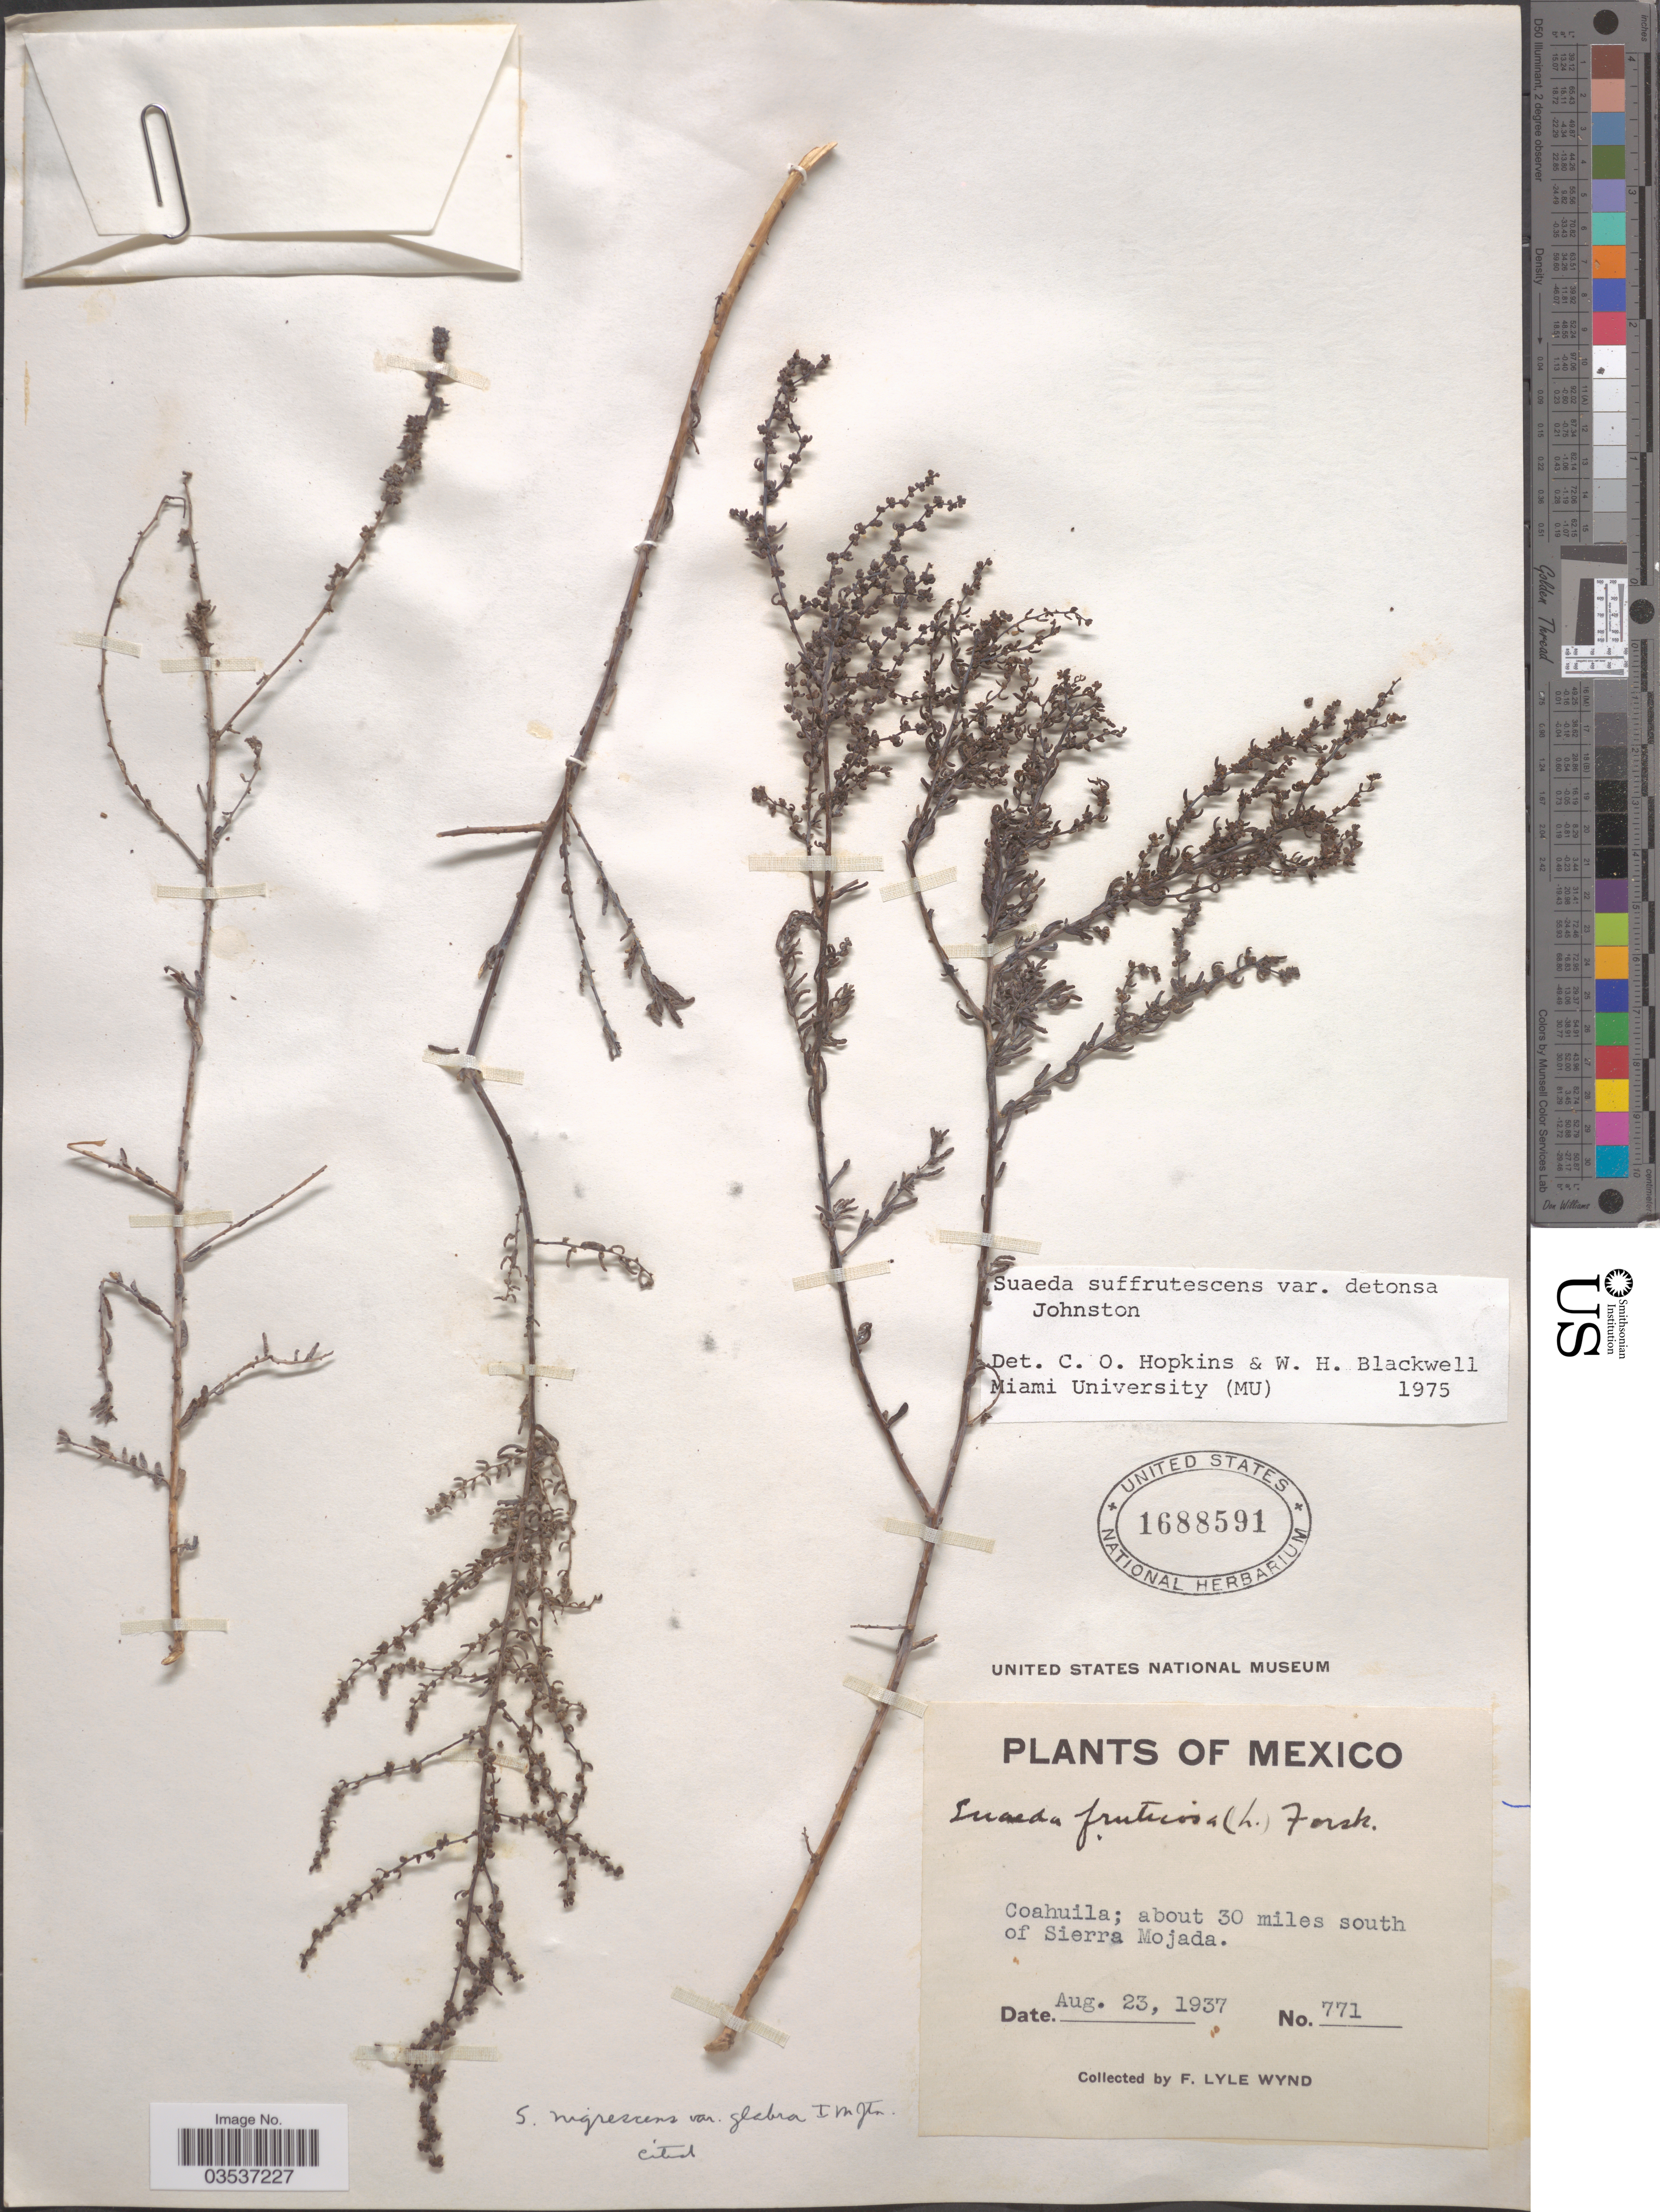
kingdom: Plantae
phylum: Tracheophyta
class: Magnoliopsida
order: Caryophyllales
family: Amaranthaceae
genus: Suaeda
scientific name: Suaeda suffrutescens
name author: S. Watson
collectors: F. L. Wynd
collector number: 771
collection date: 1937-08-23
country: Mexico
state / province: Coahuila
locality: About 30 miles south of Sierra Mojada.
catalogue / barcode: US 1688591